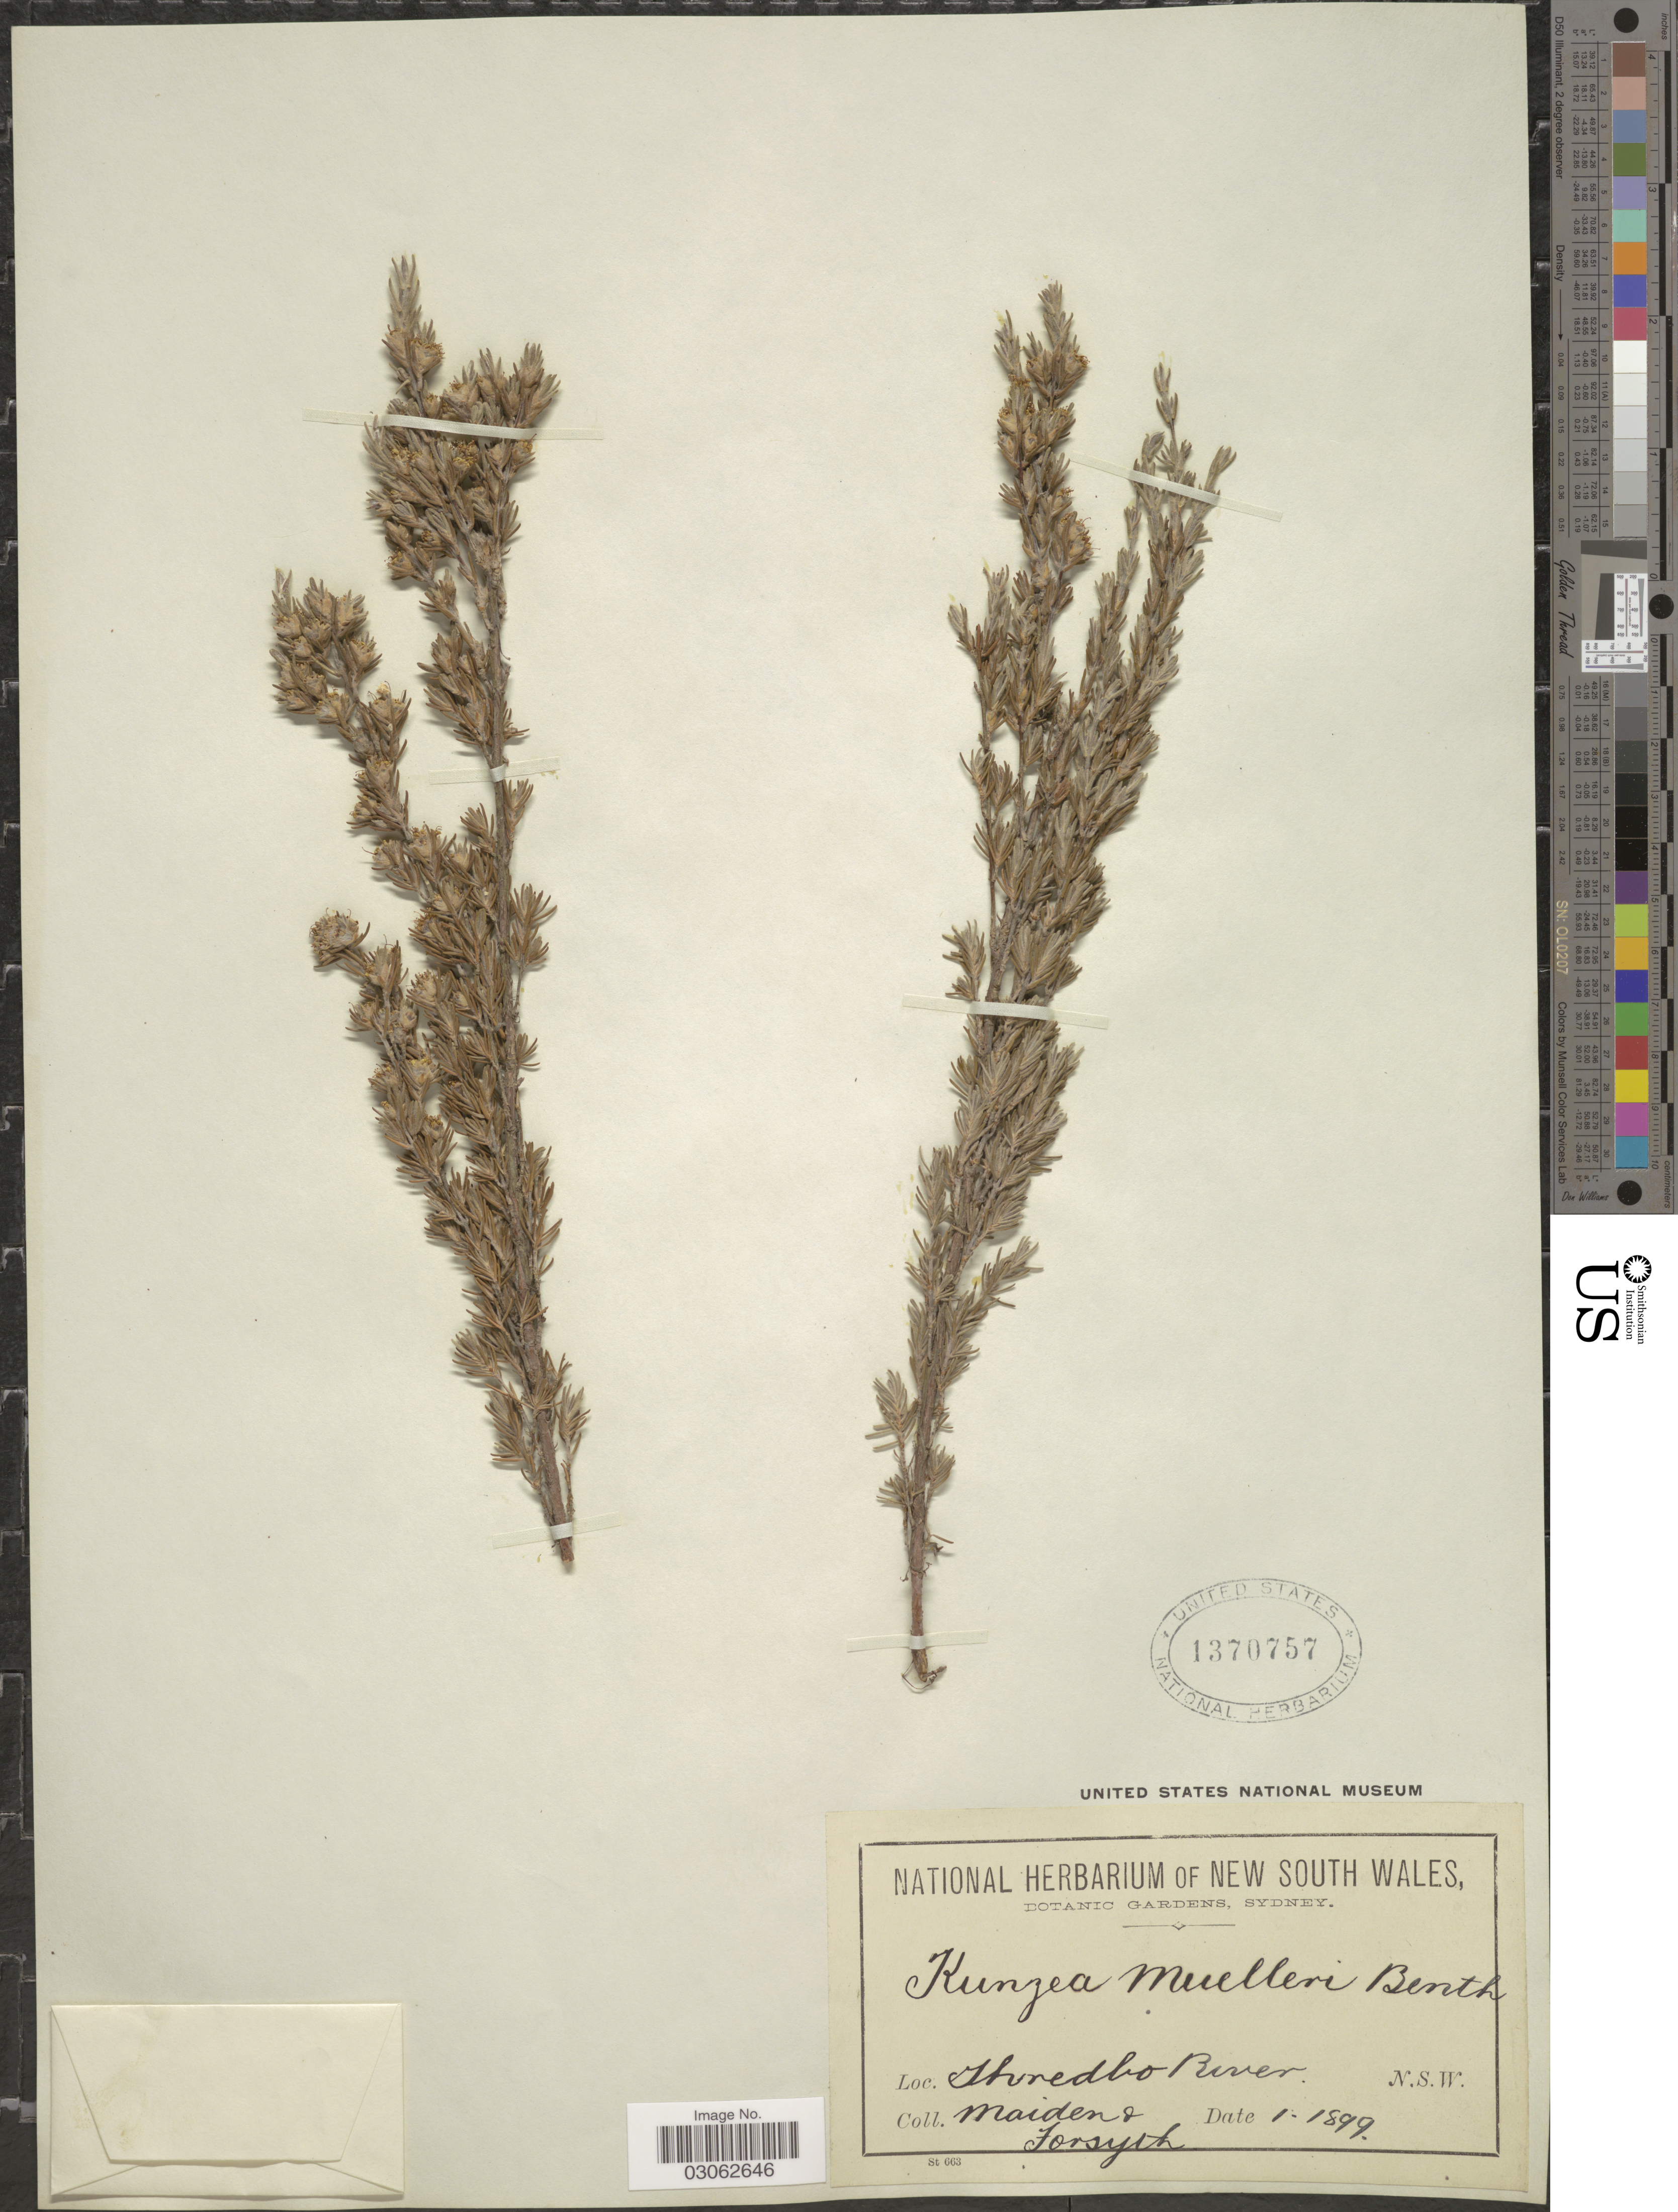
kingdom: Plantae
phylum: Tracheophyta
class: Magnoliopsida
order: Myrtales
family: Myrtaceae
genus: Kunzea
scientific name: Kunzea muelleri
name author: Benth.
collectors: Maiden & -- Forsyth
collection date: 1899-01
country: Australia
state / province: New South Wales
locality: Thredbo River. N.S.W.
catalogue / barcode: US 1370757